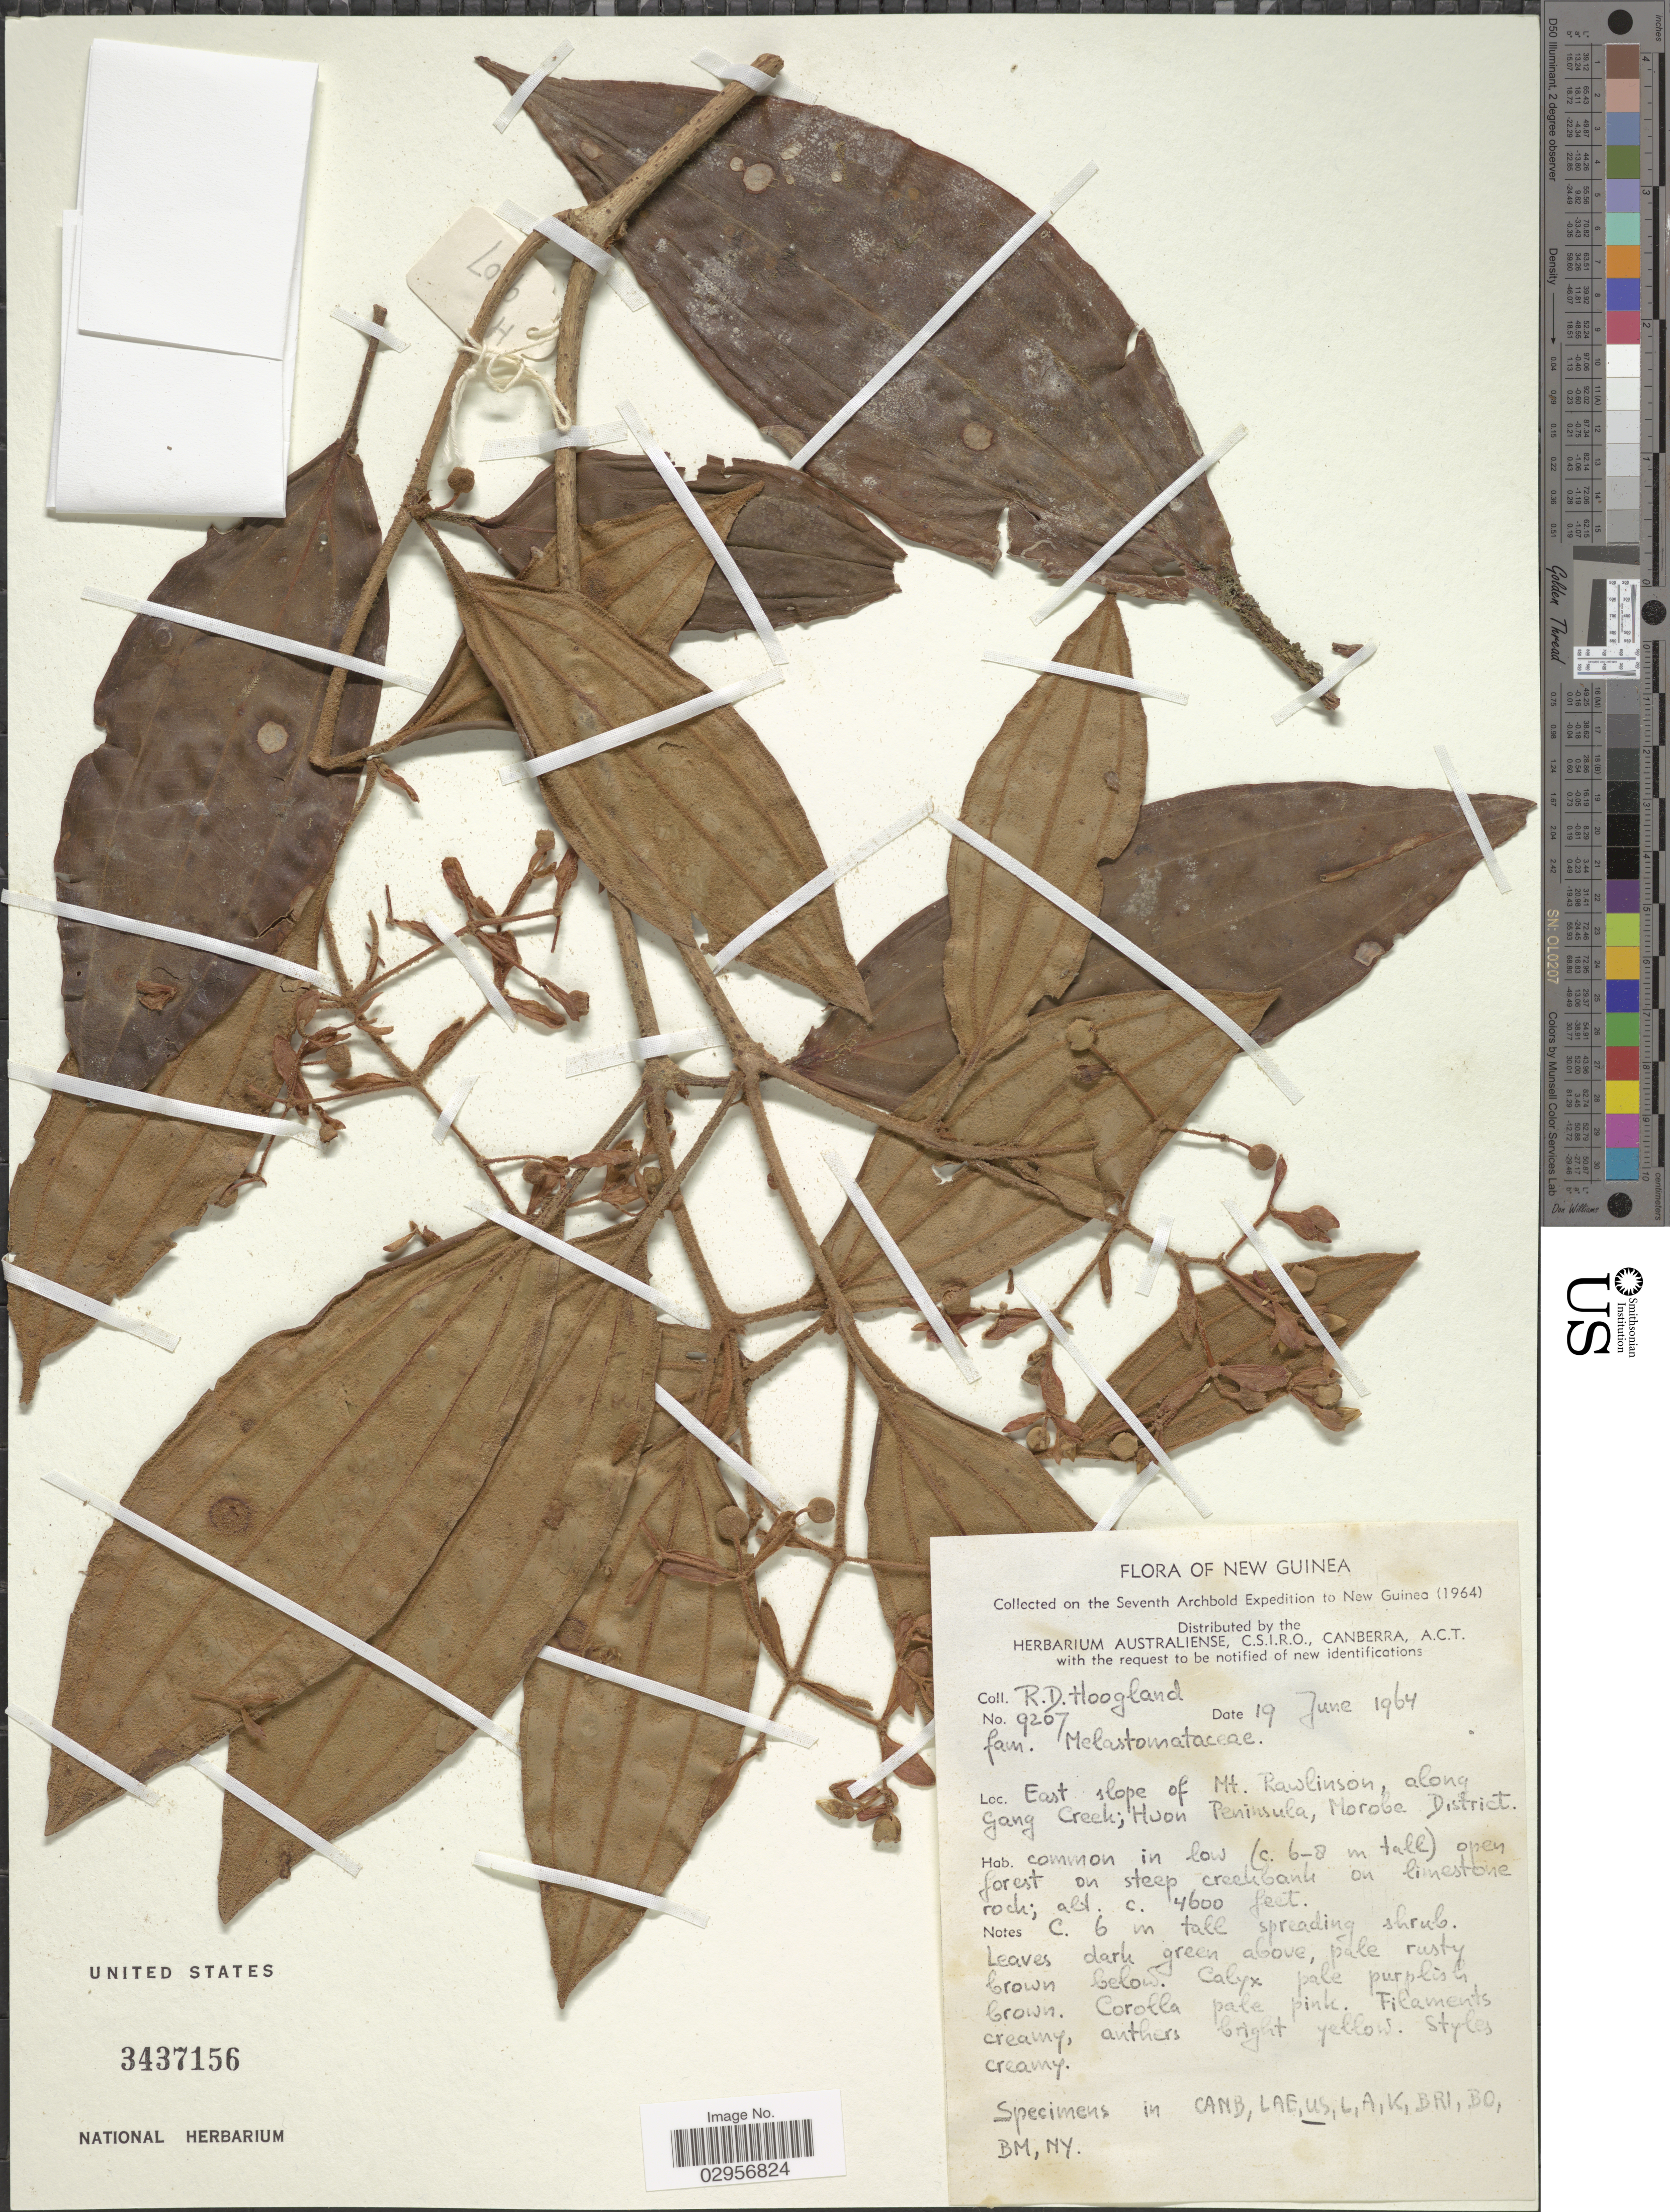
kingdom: Plantae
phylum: Tracheophyta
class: Magnoliopsida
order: Myrtales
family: Melastomataceae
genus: Medinilla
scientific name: Medinilla rubiginosa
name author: Cogn.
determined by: Regalado, J. C.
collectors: R. D. Hoogland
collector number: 9207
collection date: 1964-06-19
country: Papua New Guinea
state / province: Morobe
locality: New Guinea, East slope of Mt. Rawlinson, along Gang Creek; Huon Peninsula, Morobe District.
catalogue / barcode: US 3437156